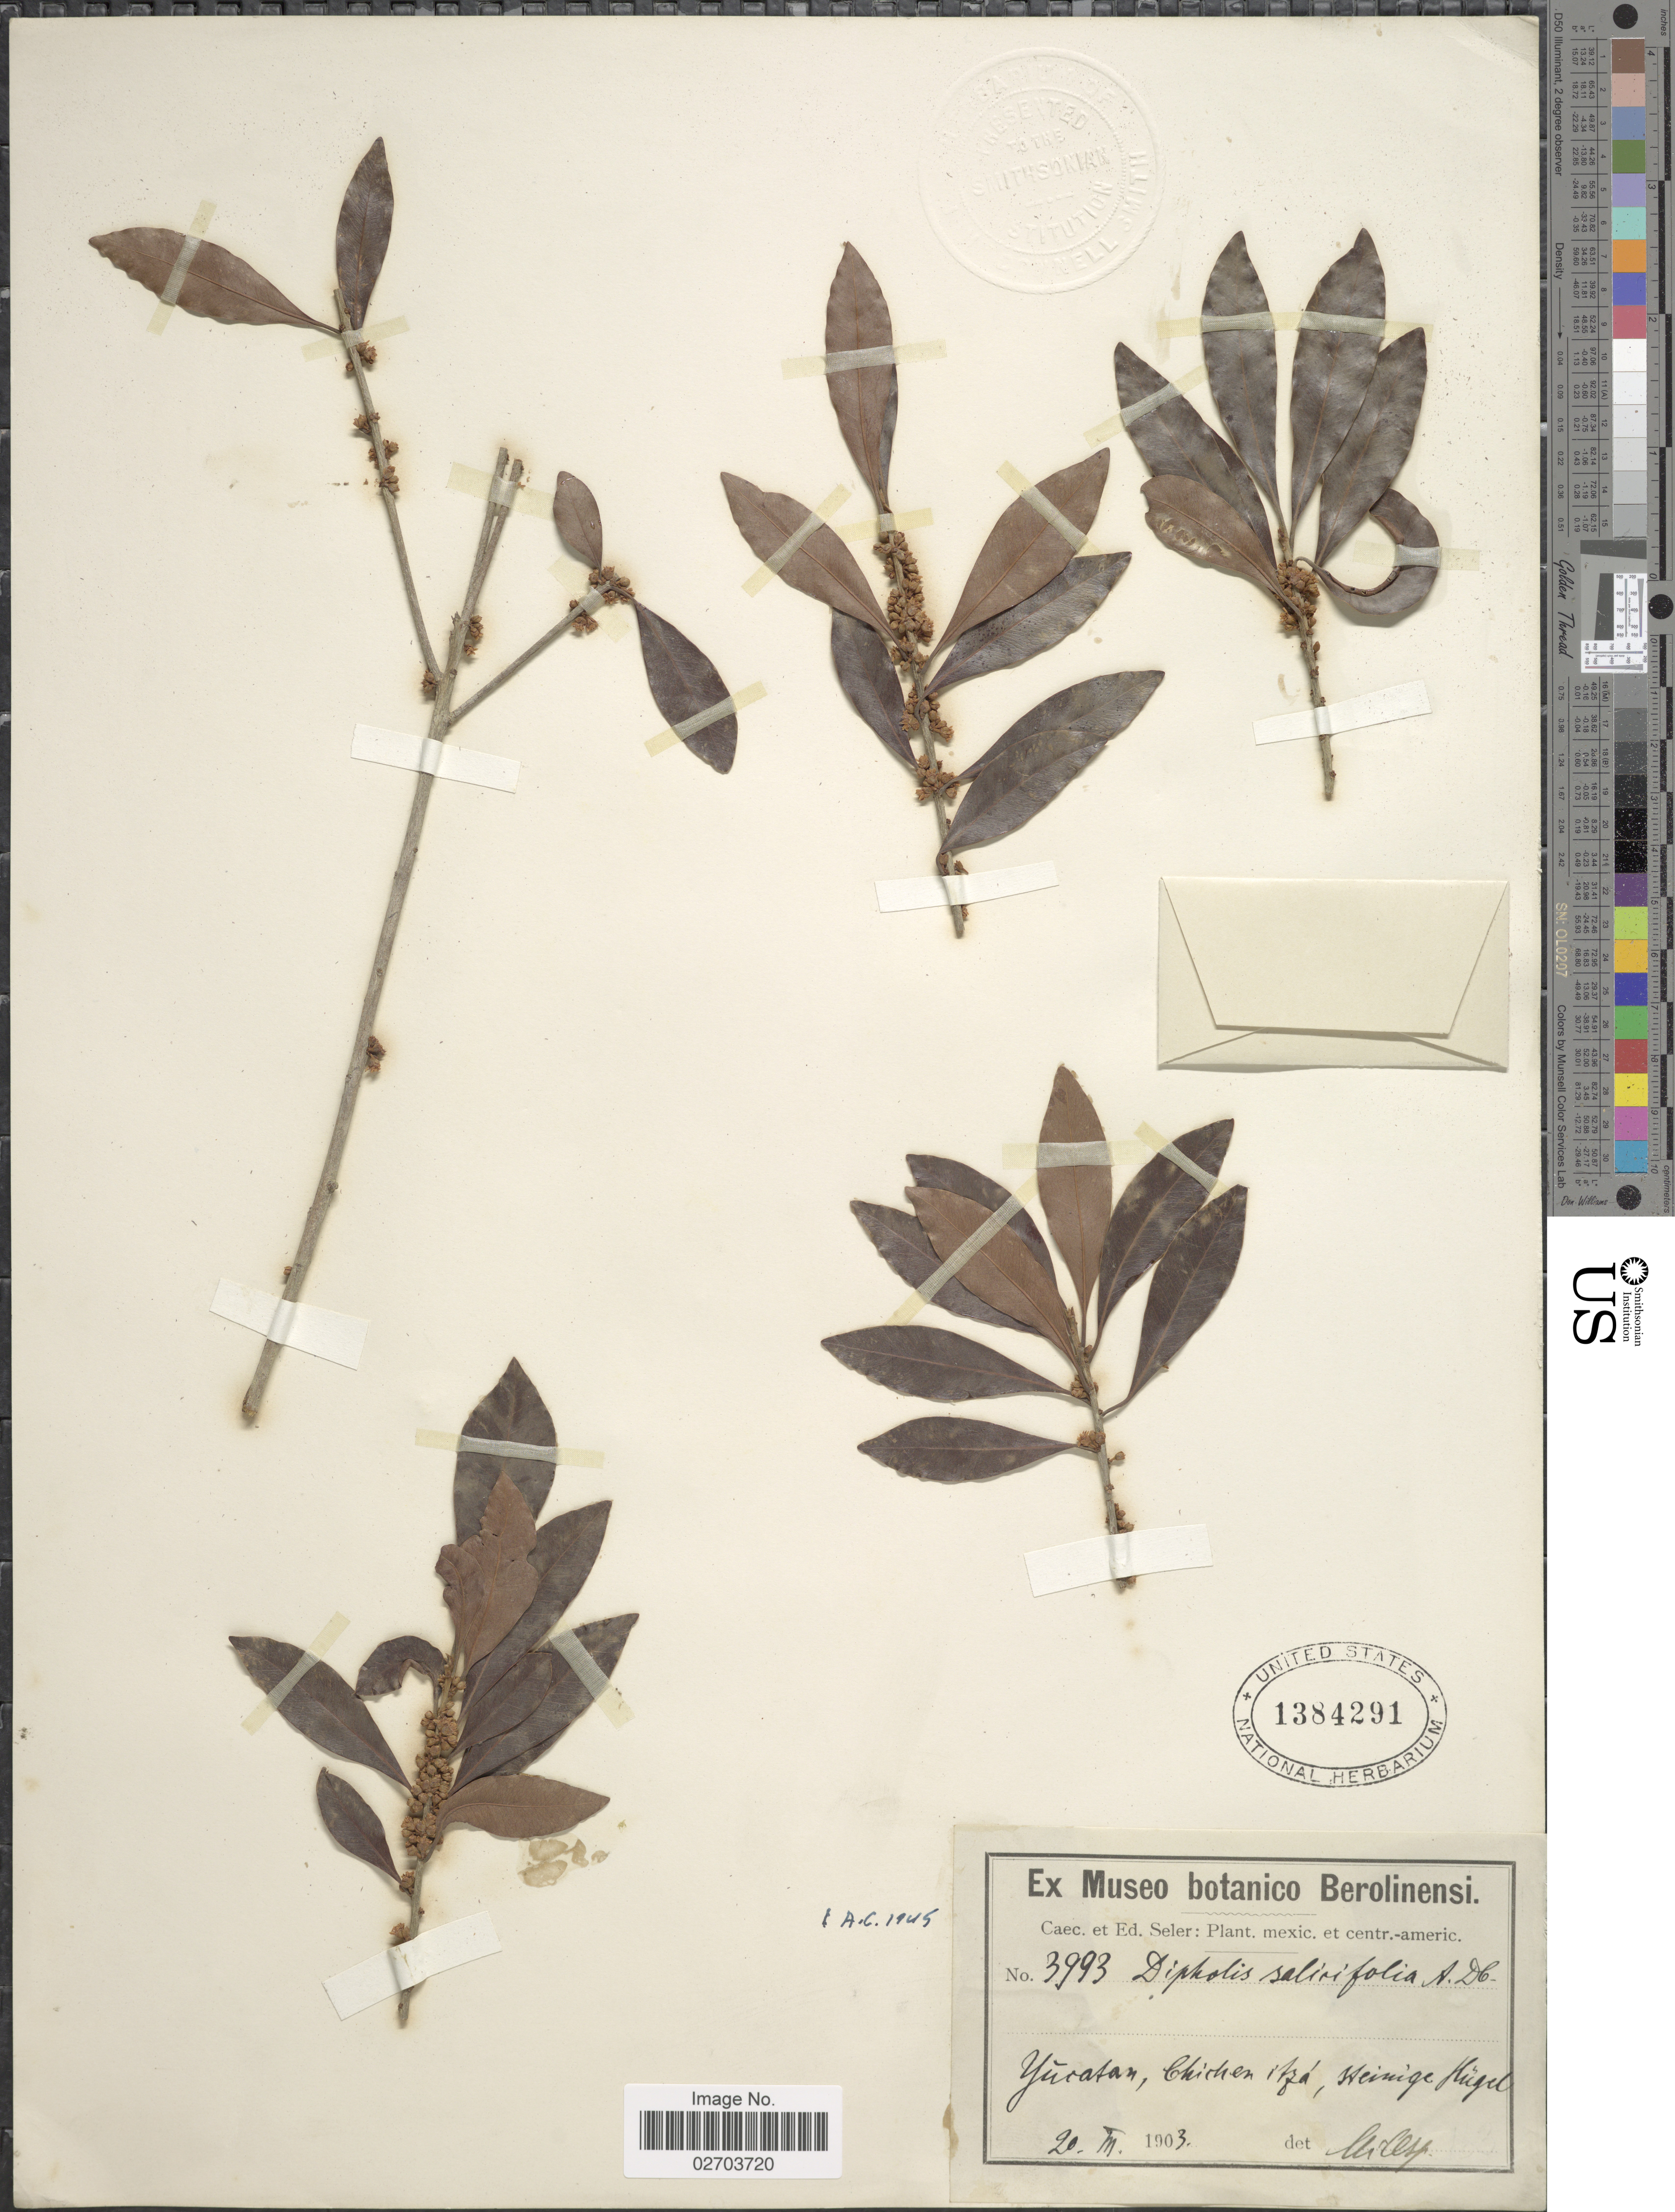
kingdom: Plantae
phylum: Tracheophyta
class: Magnoliopsida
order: Ericales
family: Sapotaceae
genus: Sideroxylon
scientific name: Sideroxylon salicifolium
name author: (L.) Lam.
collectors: ex Caec. et Ed Seler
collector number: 3993*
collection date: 1903-03-20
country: Mexico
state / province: Yucatán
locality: Chichen Itza, steinige Hugel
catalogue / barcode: US 1384291